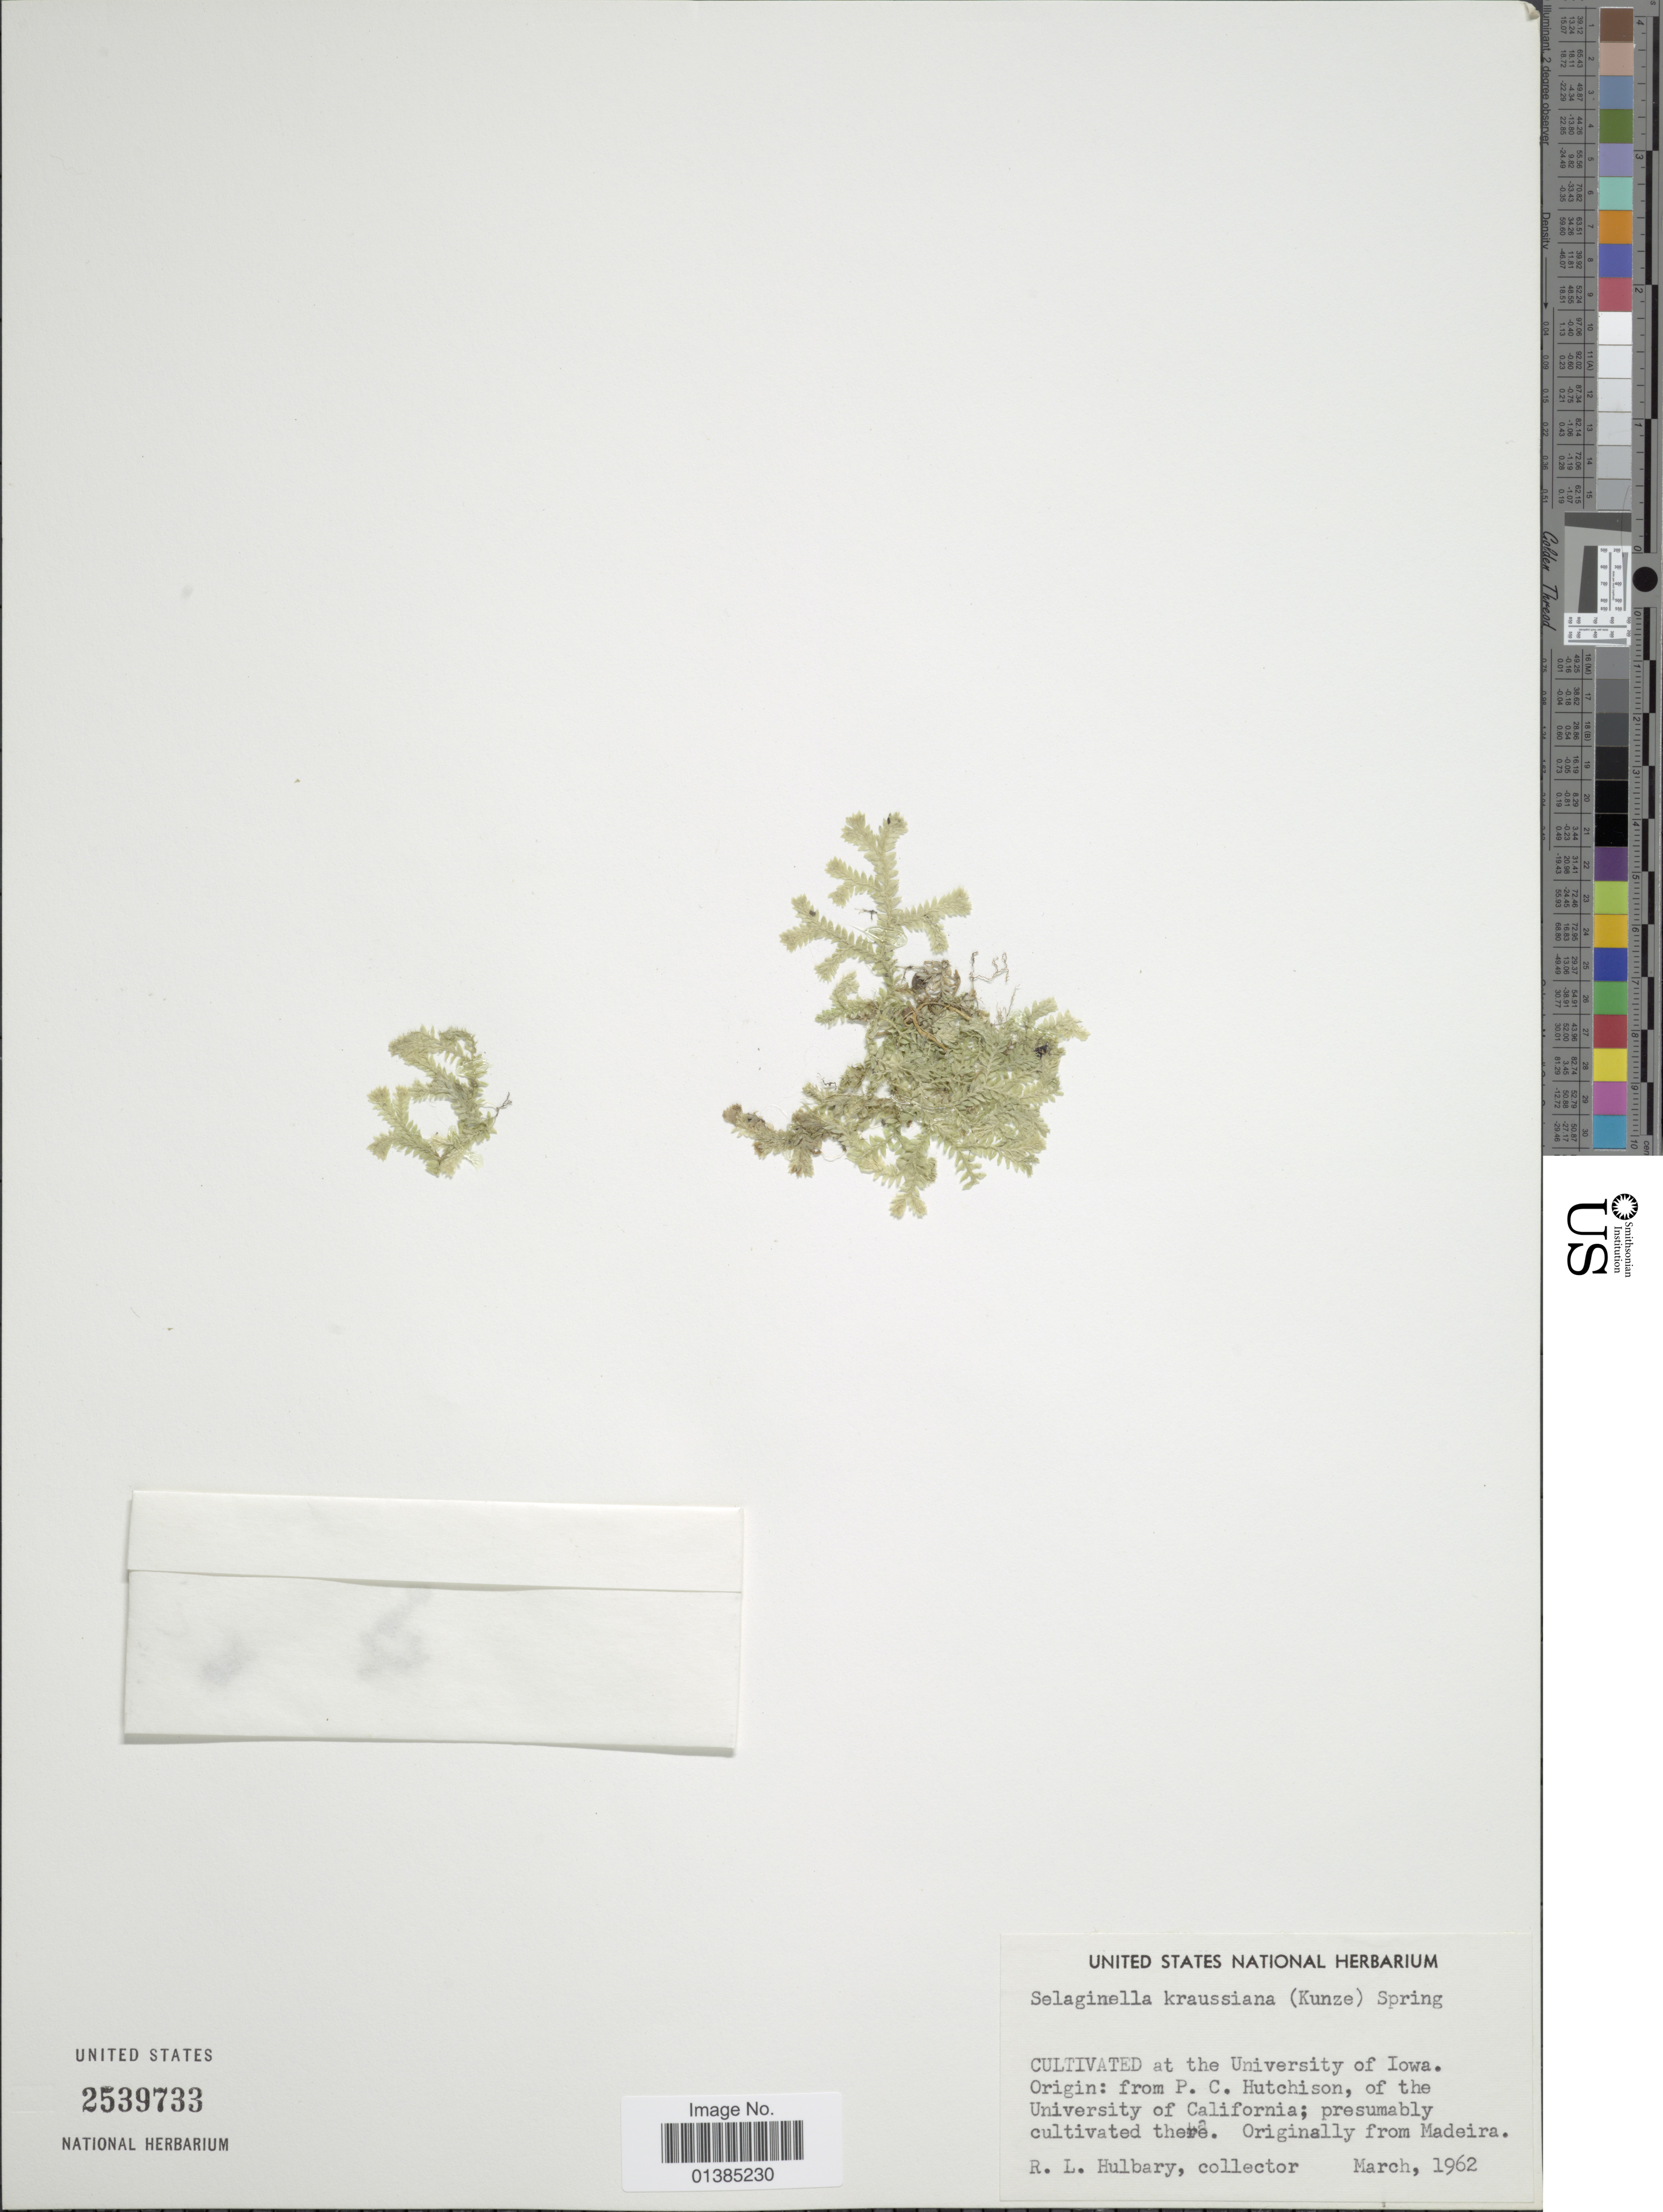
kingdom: Plantae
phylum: Tracheophyta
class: Lycopodiopsida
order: Selaginellales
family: Selaginellaceae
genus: Selaginella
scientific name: Selaginella kraussiana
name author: (Kunze) A. Braun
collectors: R. Hulbary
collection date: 1962-03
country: United States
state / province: Iowa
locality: Cultivated at the University of Iowa.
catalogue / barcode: US 2539733